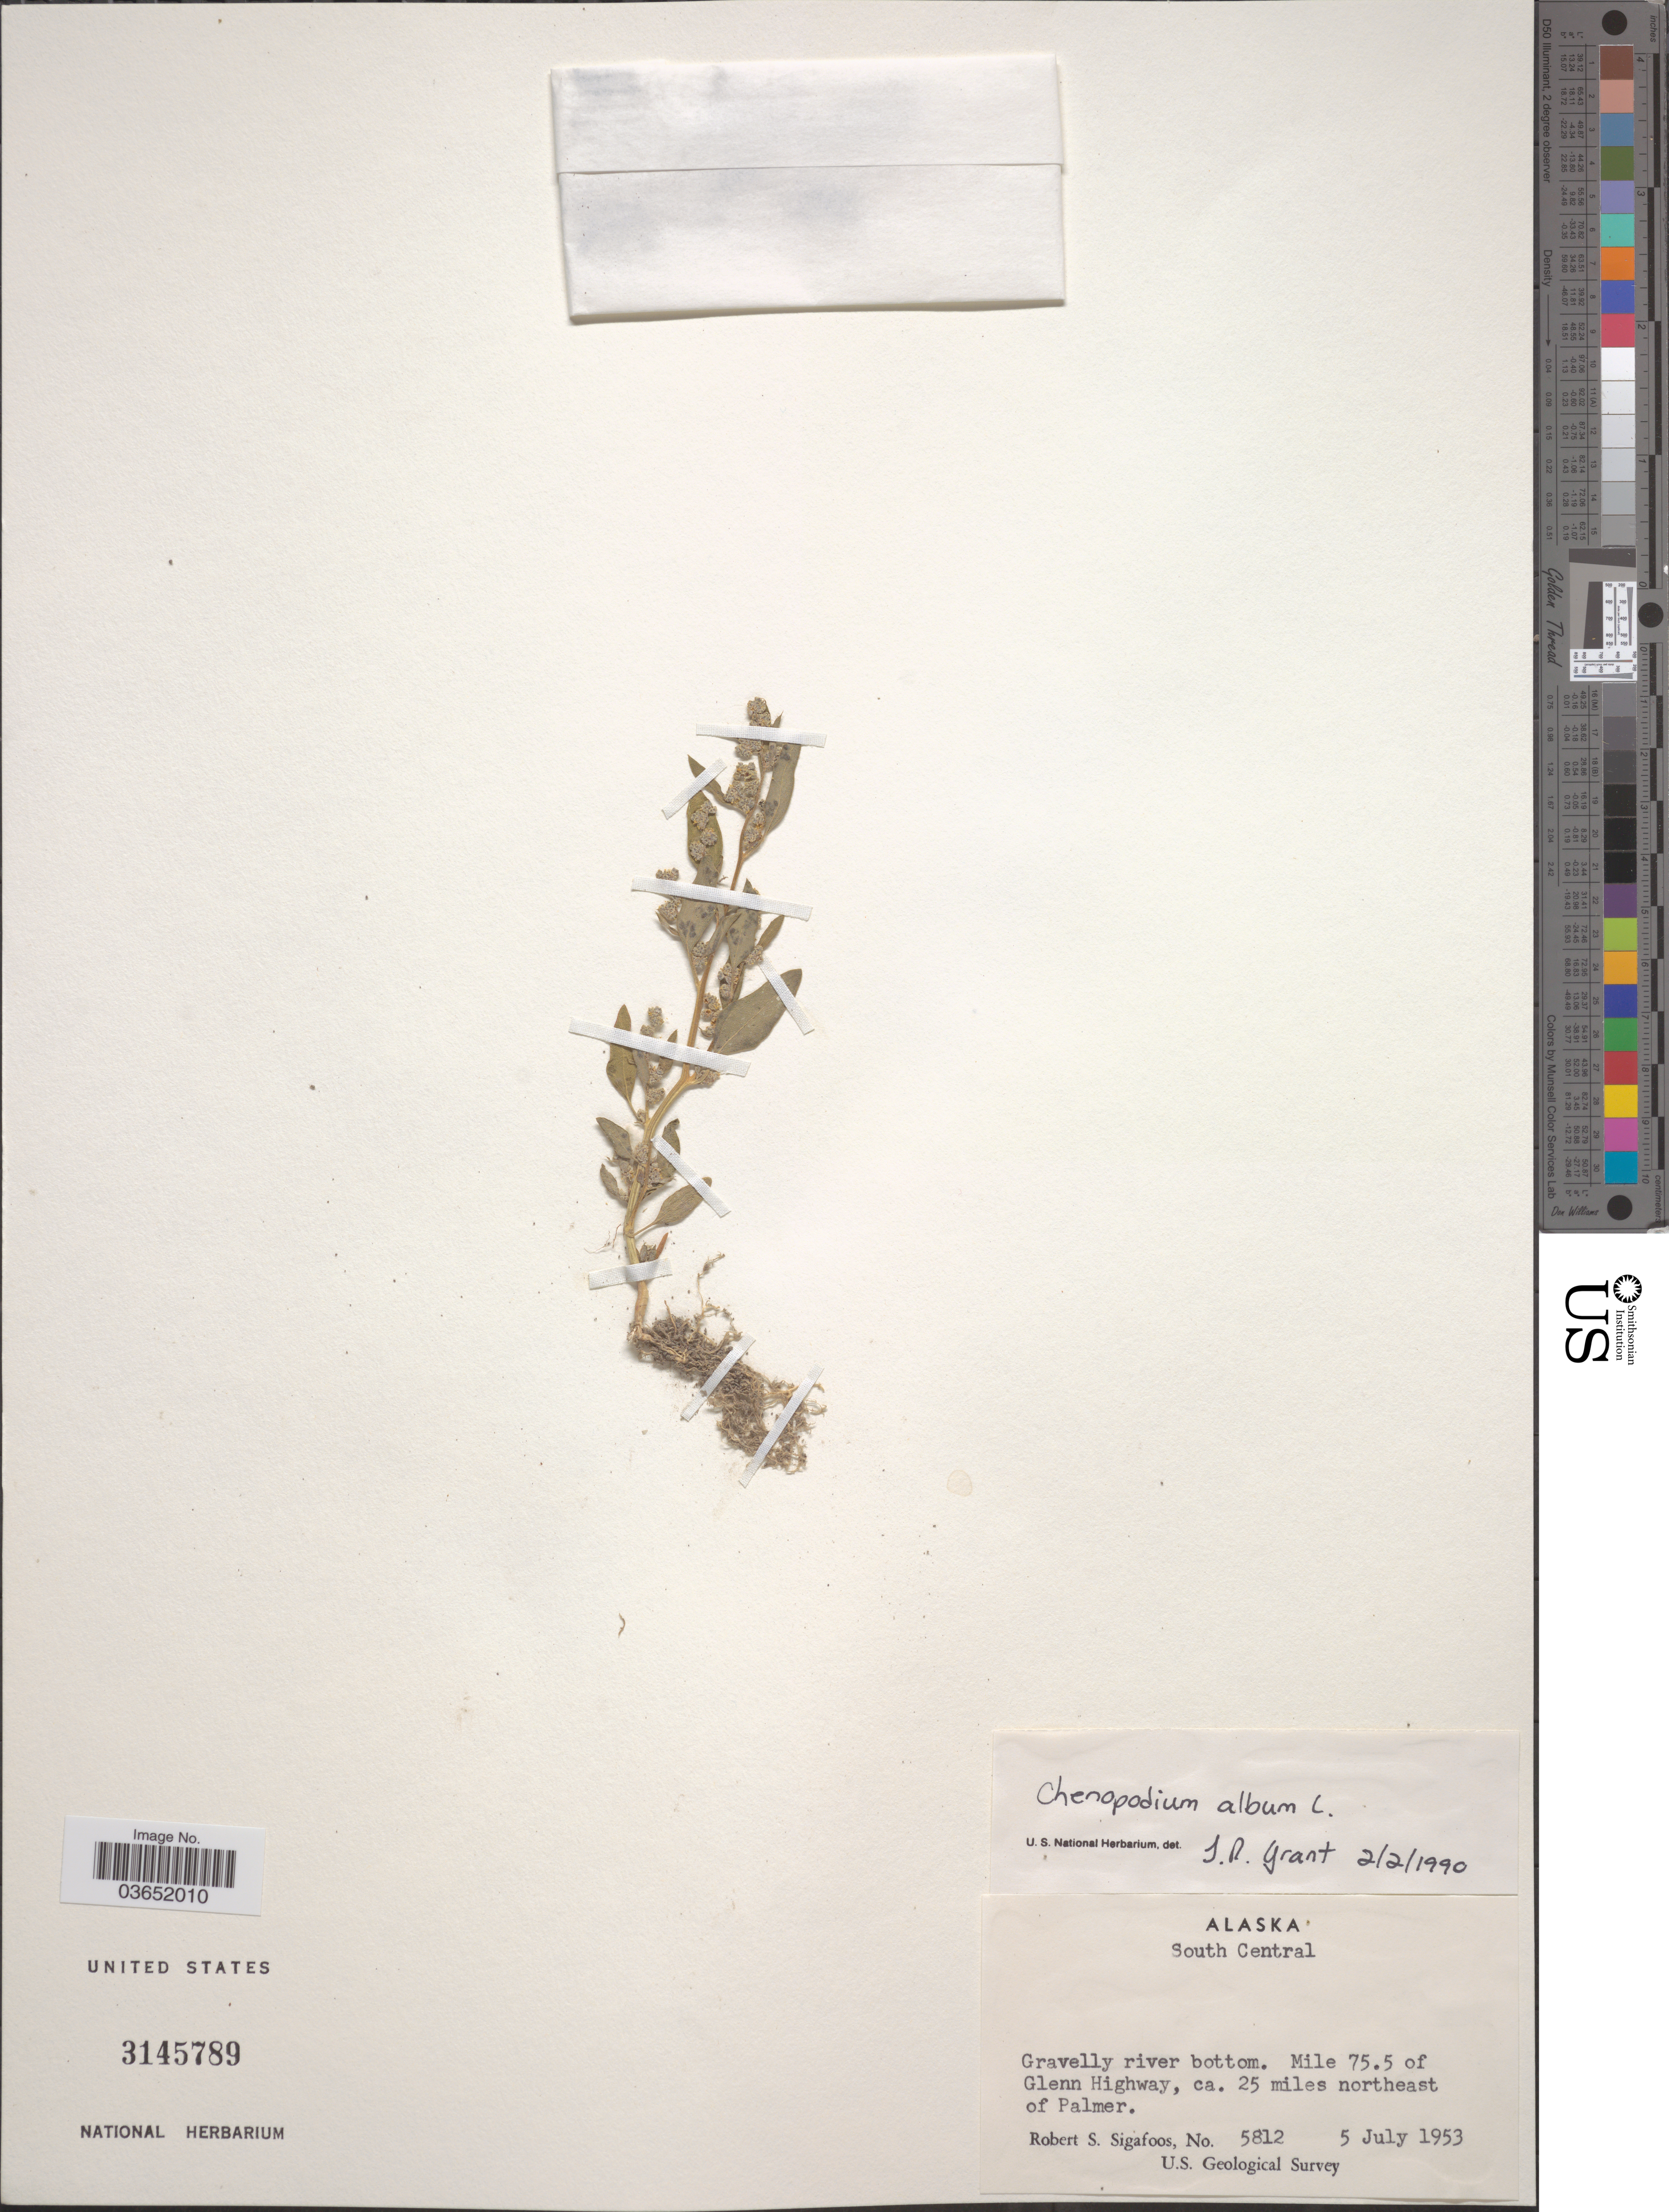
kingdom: Plantae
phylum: Tracheophyta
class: Magnoliopsida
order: Caryophyllales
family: Amaranthaceae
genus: Chenopodium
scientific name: Chenopodium album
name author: L.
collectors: R. Sigafoos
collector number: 5812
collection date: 1953-07-05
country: United States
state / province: Alaska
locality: South Central. Gravelly river bottom. Mile 75.5 of Glenn Highway, ca. 25 miles northeast of Palmer.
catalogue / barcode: US 3145789